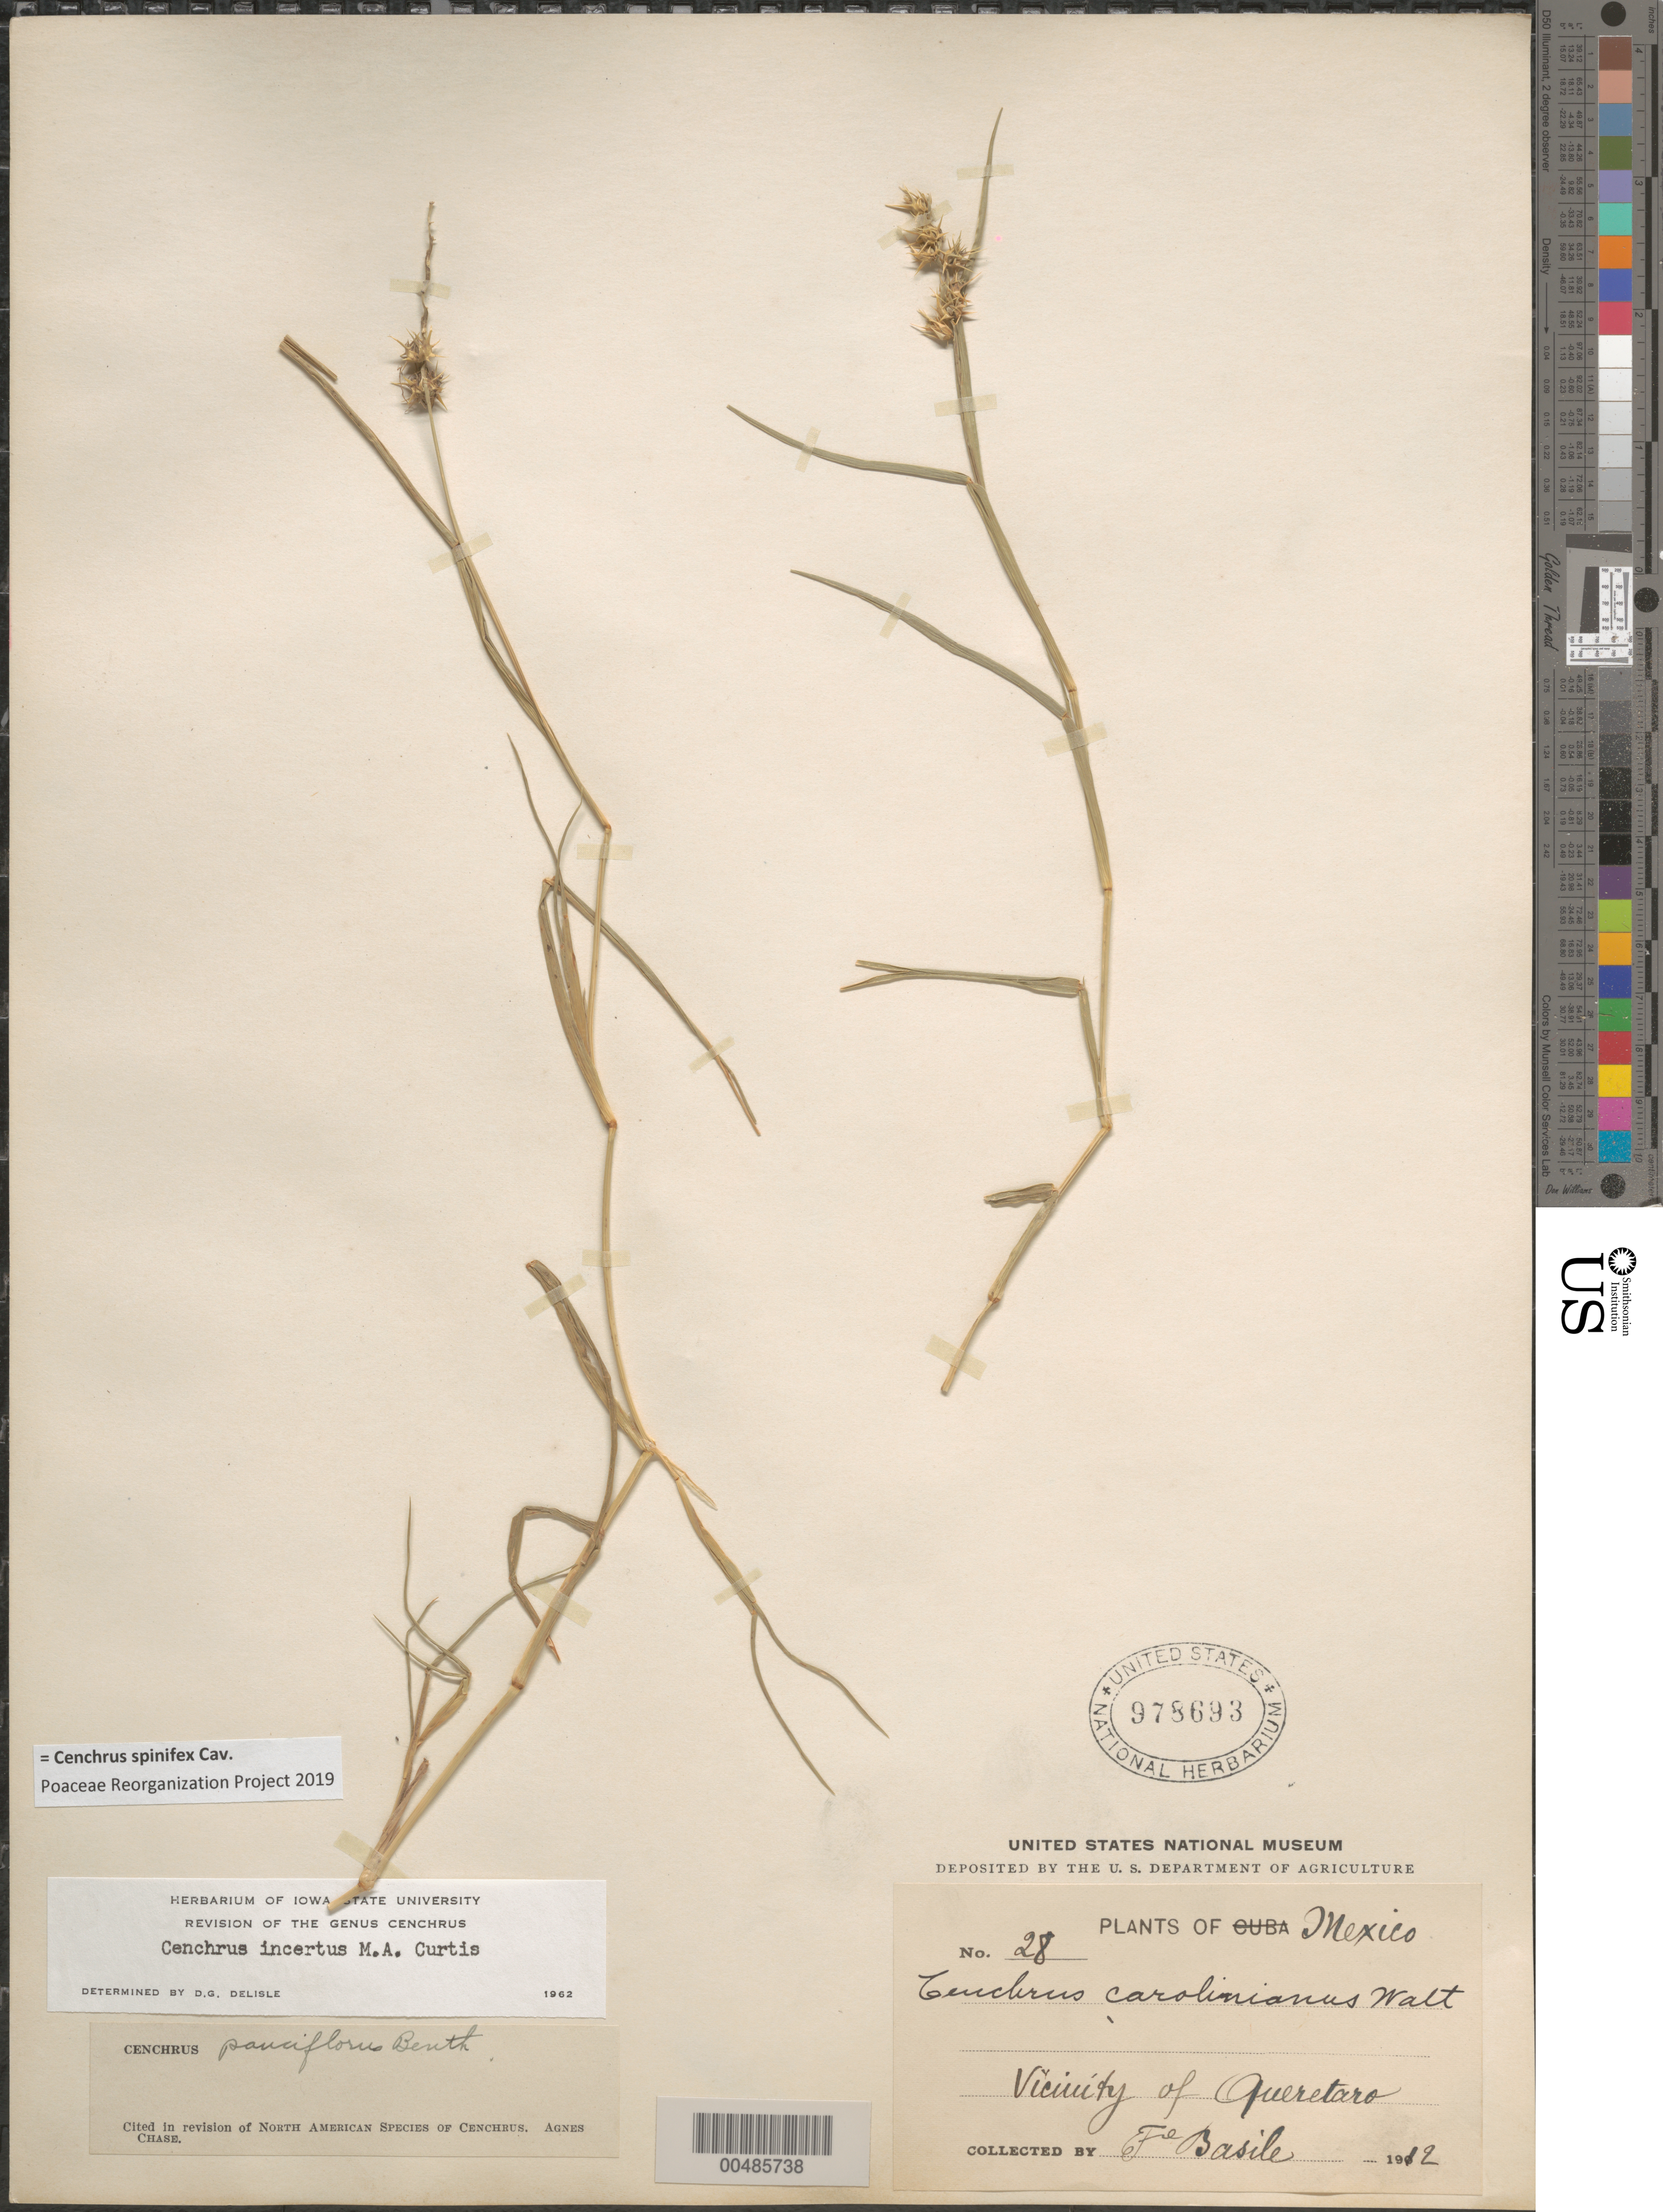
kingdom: Plantae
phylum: Tracheophyta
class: Liliopsida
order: Poales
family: Poaceae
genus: Cenchrus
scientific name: Cenchrus spinifex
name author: Cav.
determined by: Poaceae Reorganization Project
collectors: Bro. Basile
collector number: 28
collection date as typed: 1912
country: Mexico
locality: Vicinity of Queretaro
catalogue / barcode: US 978693